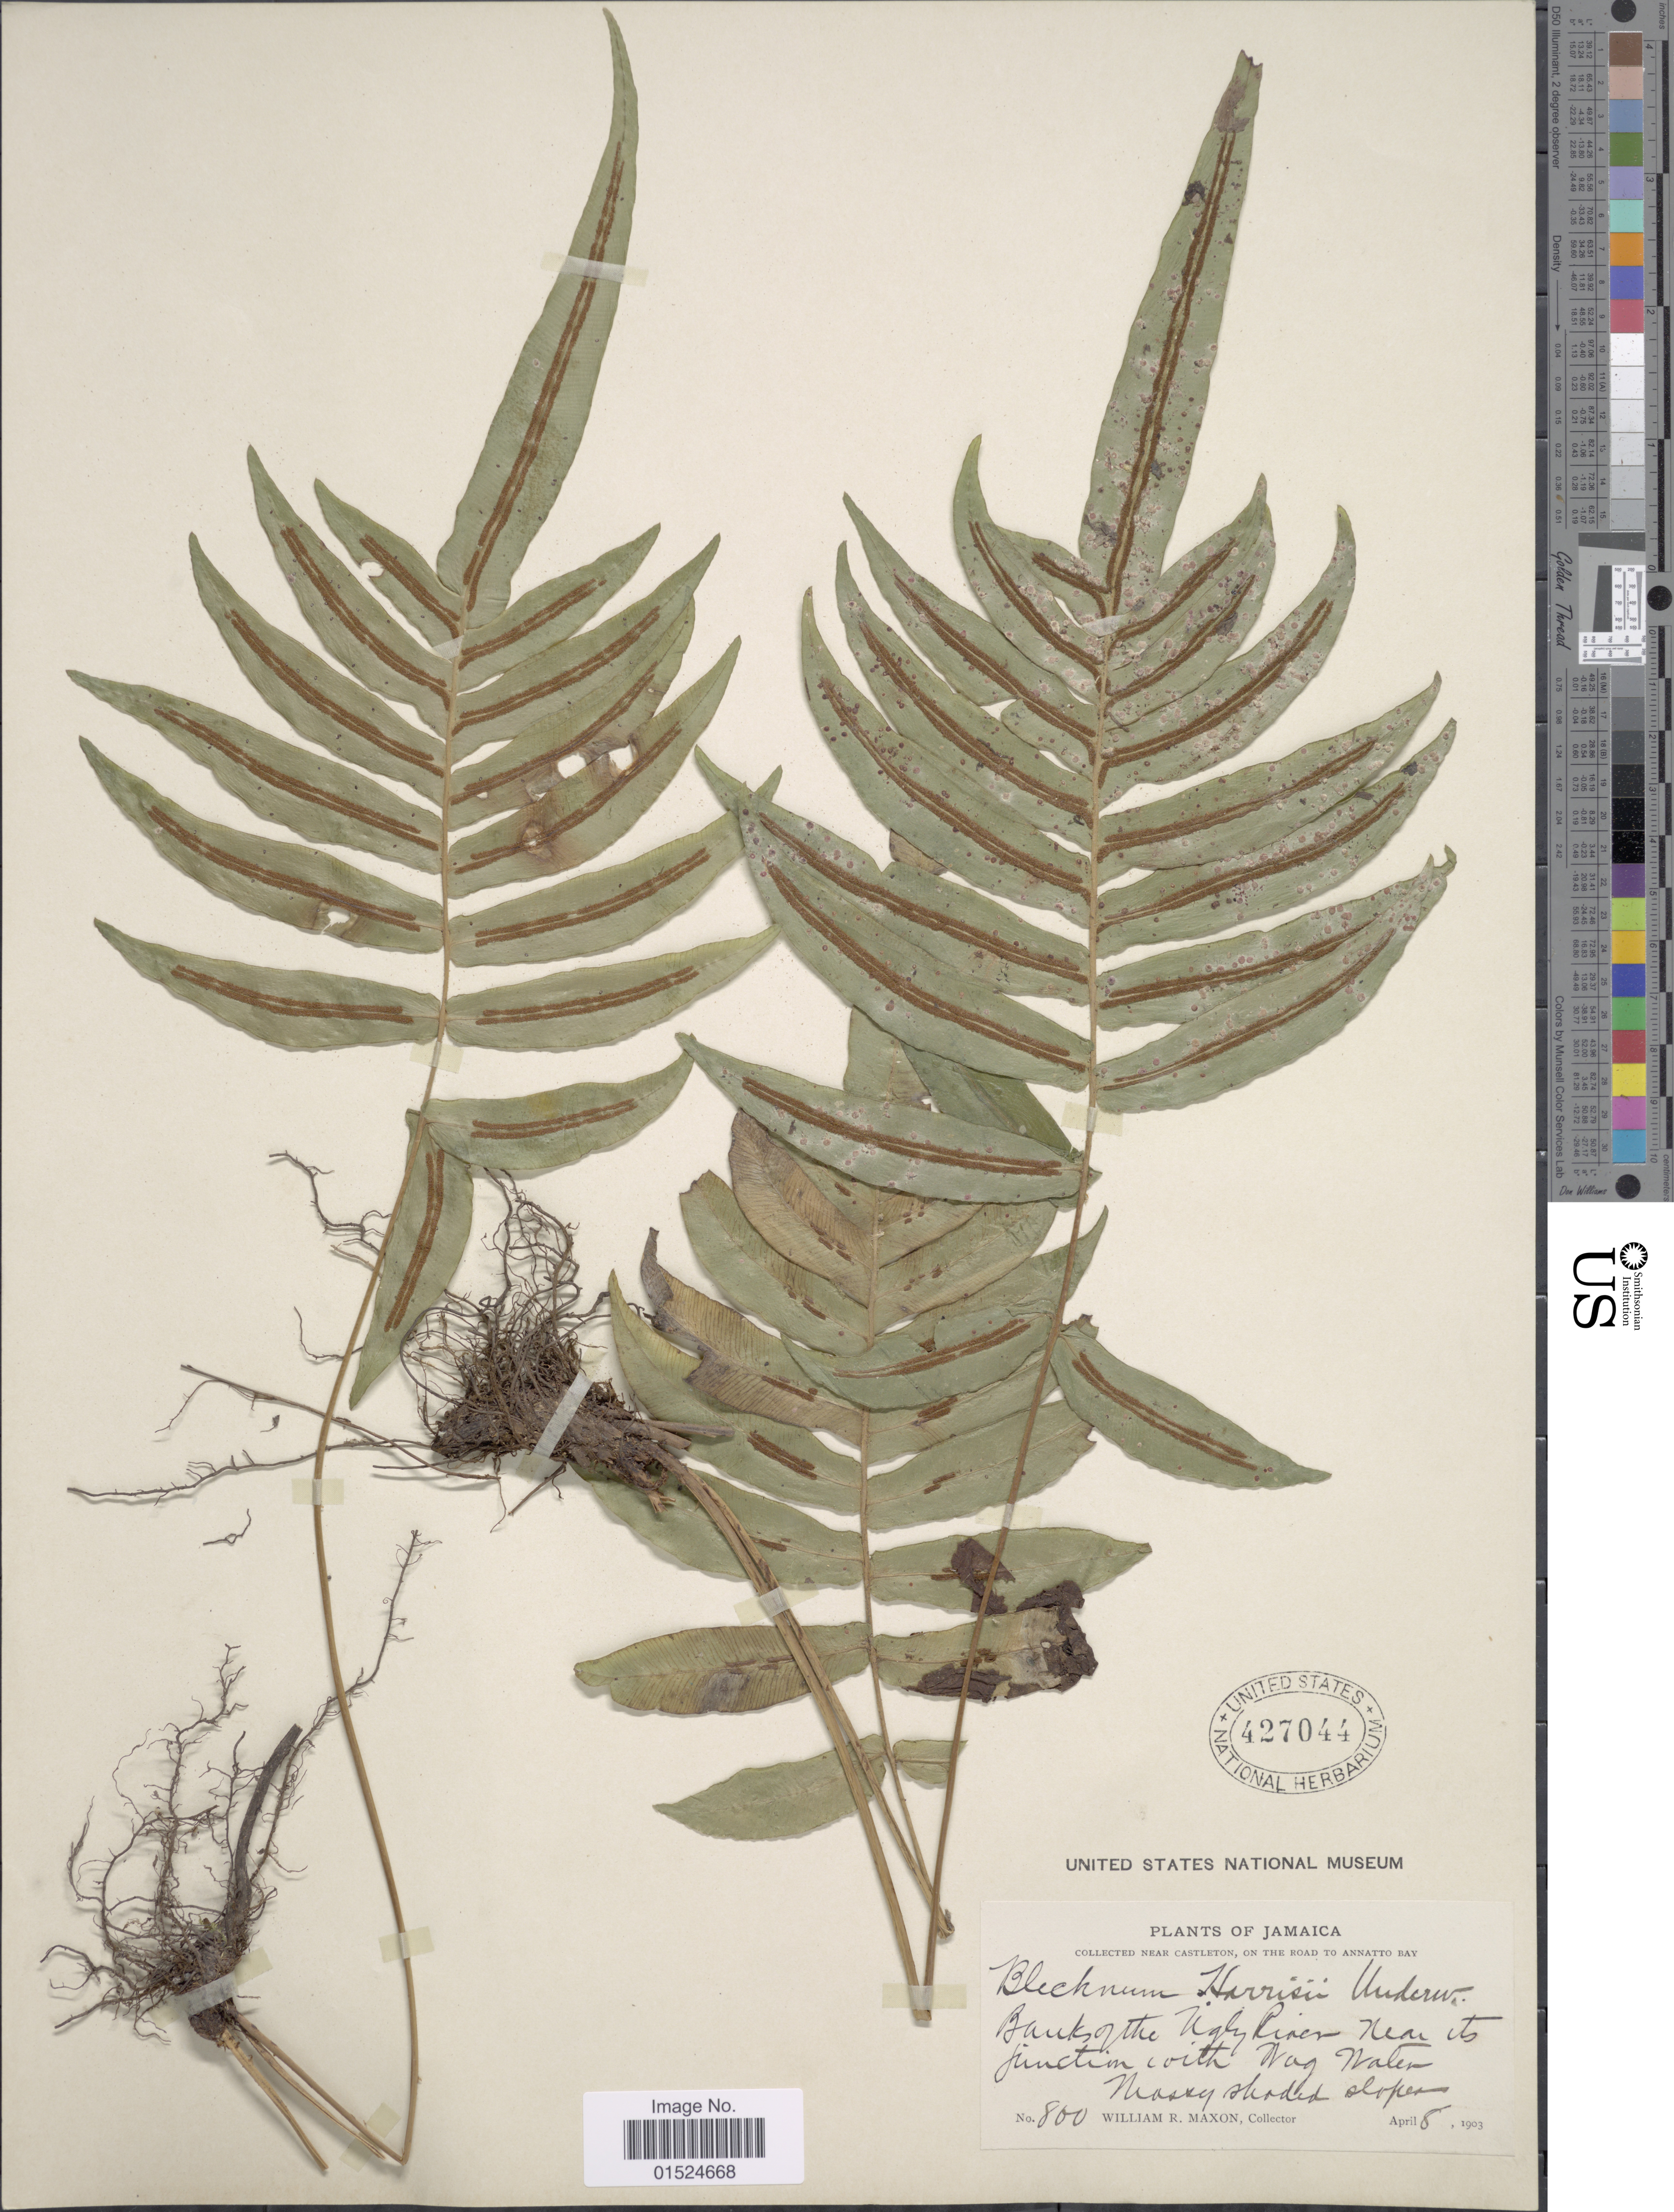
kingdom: Plantae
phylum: Tracheophyta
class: Polypodiopsida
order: Polypodiales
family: Blechnaceae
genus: Blechnum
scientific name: Blechnum x antillanum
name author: Proctor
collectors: W. R. Maxon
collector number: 800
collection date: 1903-04-08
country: Jamaica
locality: Collected Near Castleton, On the road to Annatto Bay. Banks of the Ugly River near its junction with Wag Water.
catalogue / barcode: US 427044